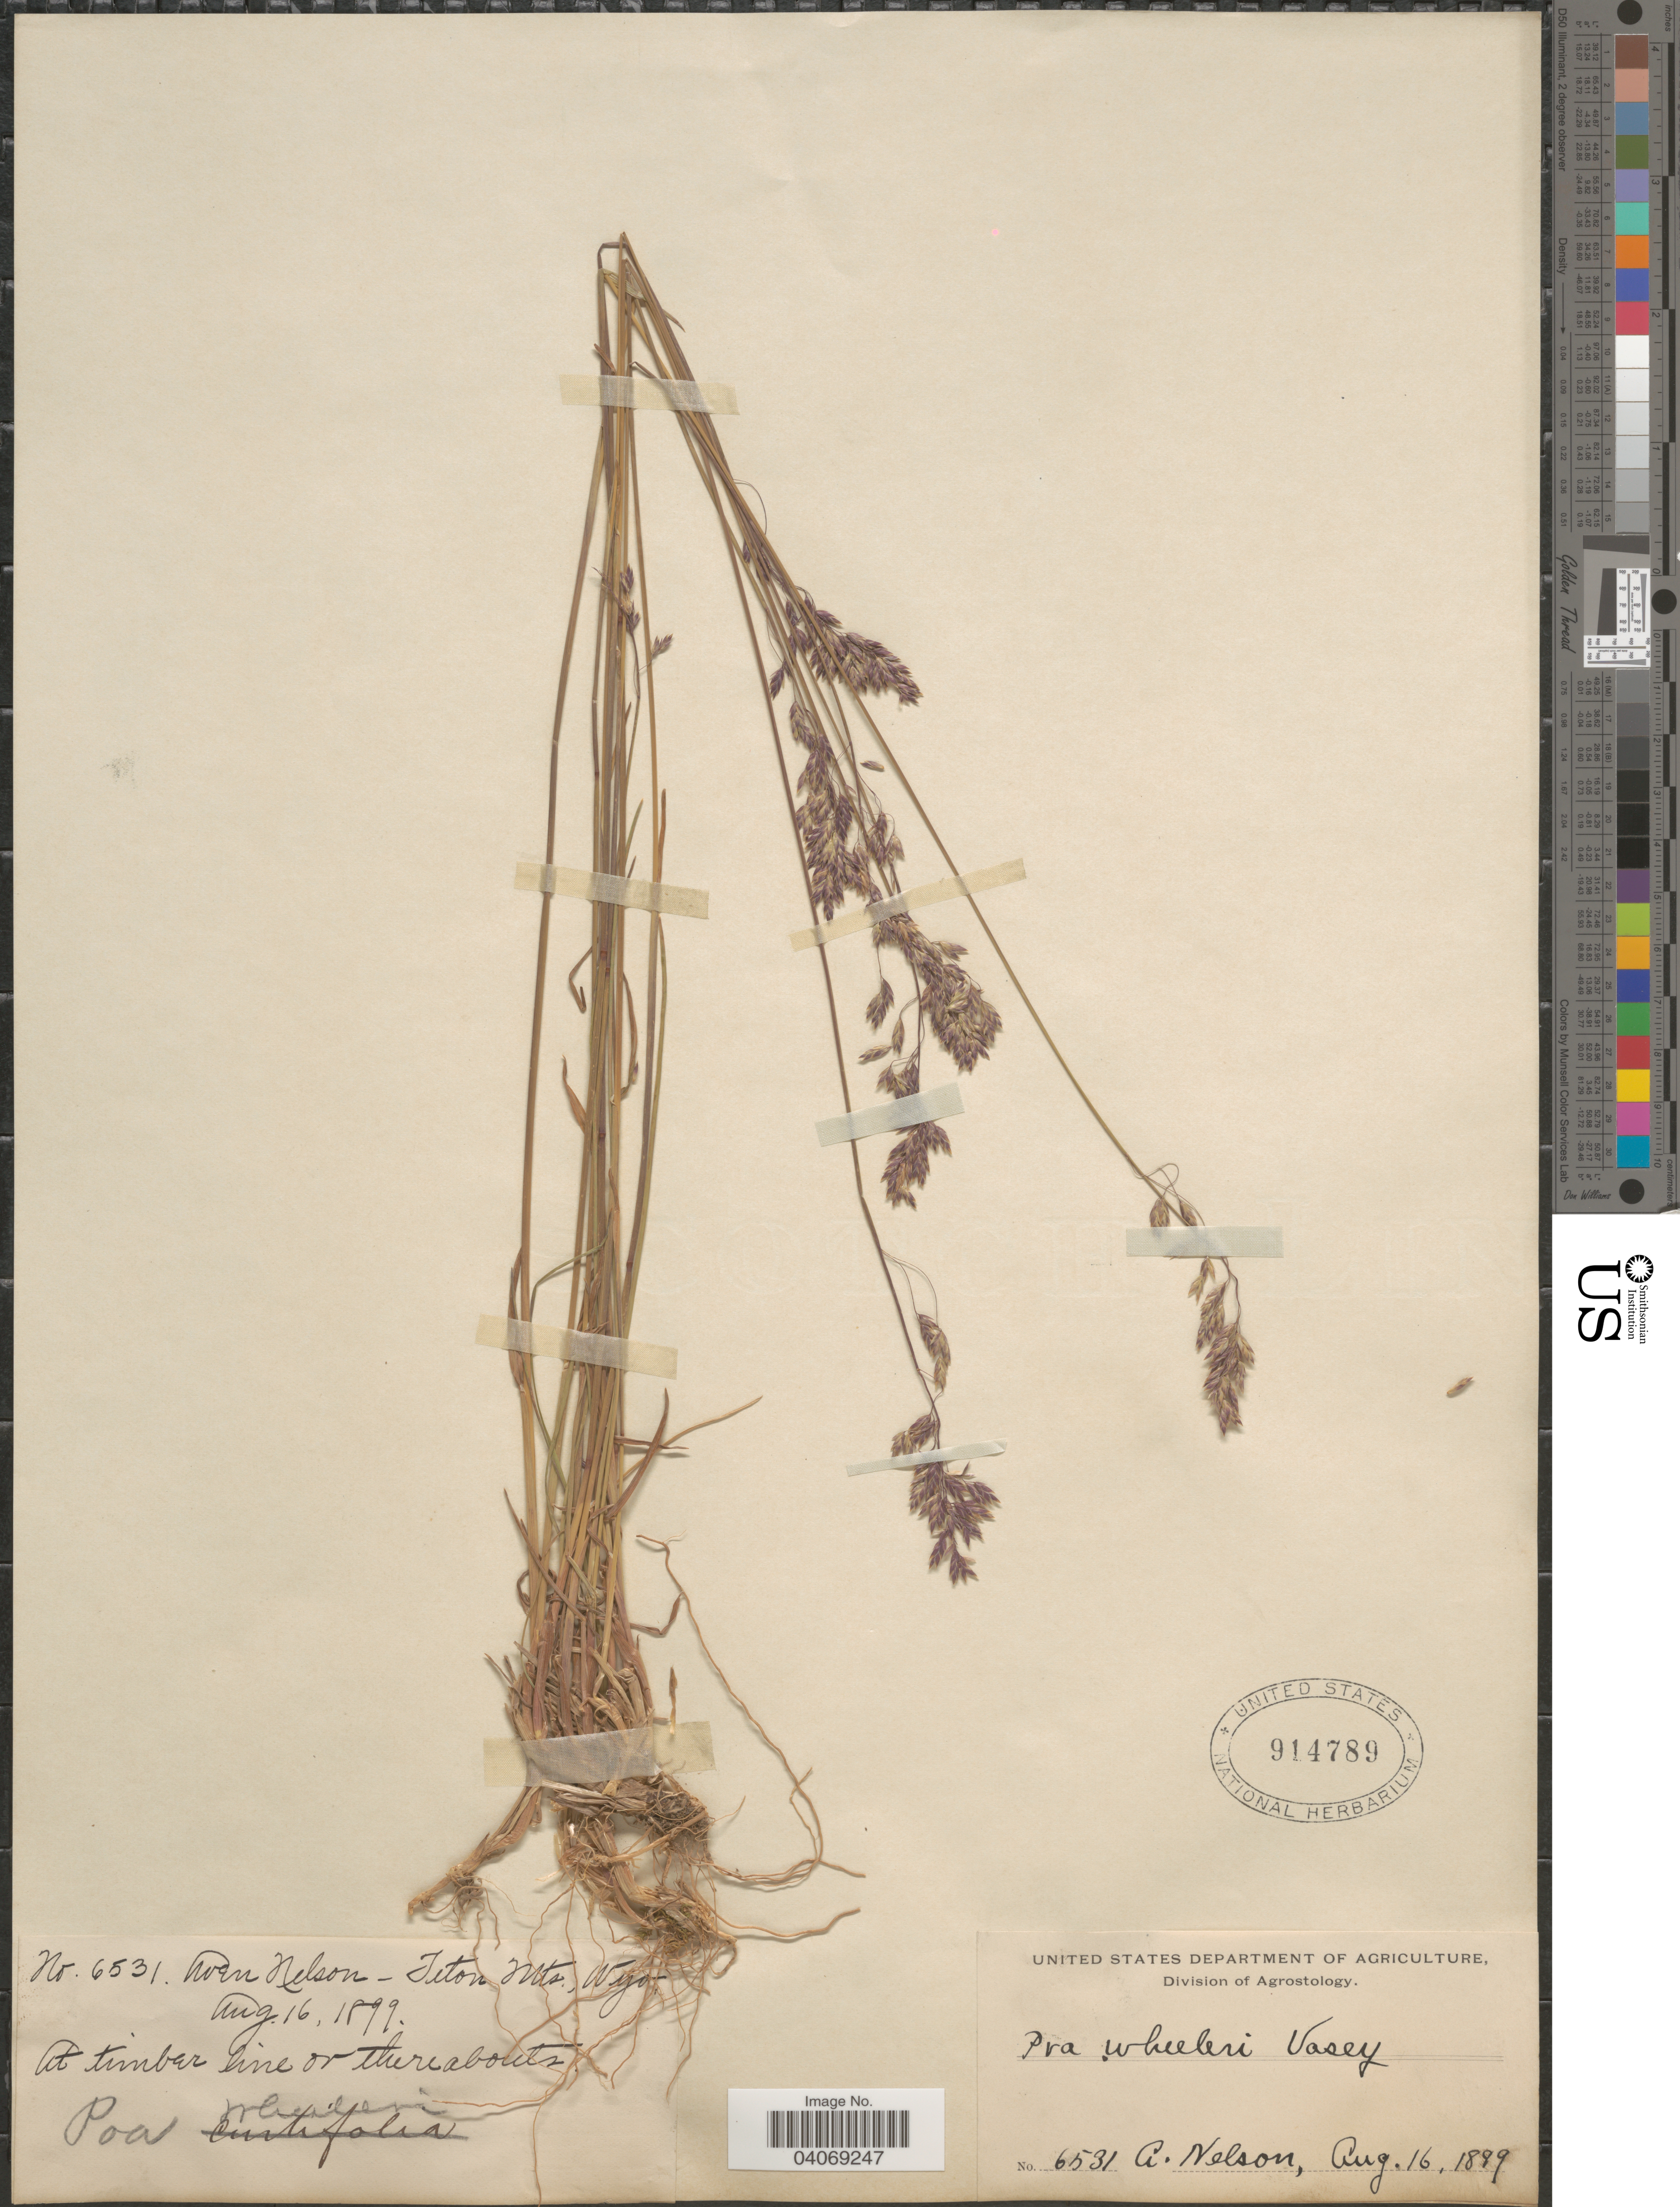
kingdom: Plantae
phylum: Tracheophyta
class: Liliopsida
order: Poales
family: Poaceae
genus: Poa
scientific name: Poa wheeleri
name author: Vasey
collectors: A. Nelson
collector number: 6531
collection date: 1899-08-16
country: United States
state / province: Wyoming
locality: Teton Mt. At timber line or there abouts.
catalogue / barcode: US 914789